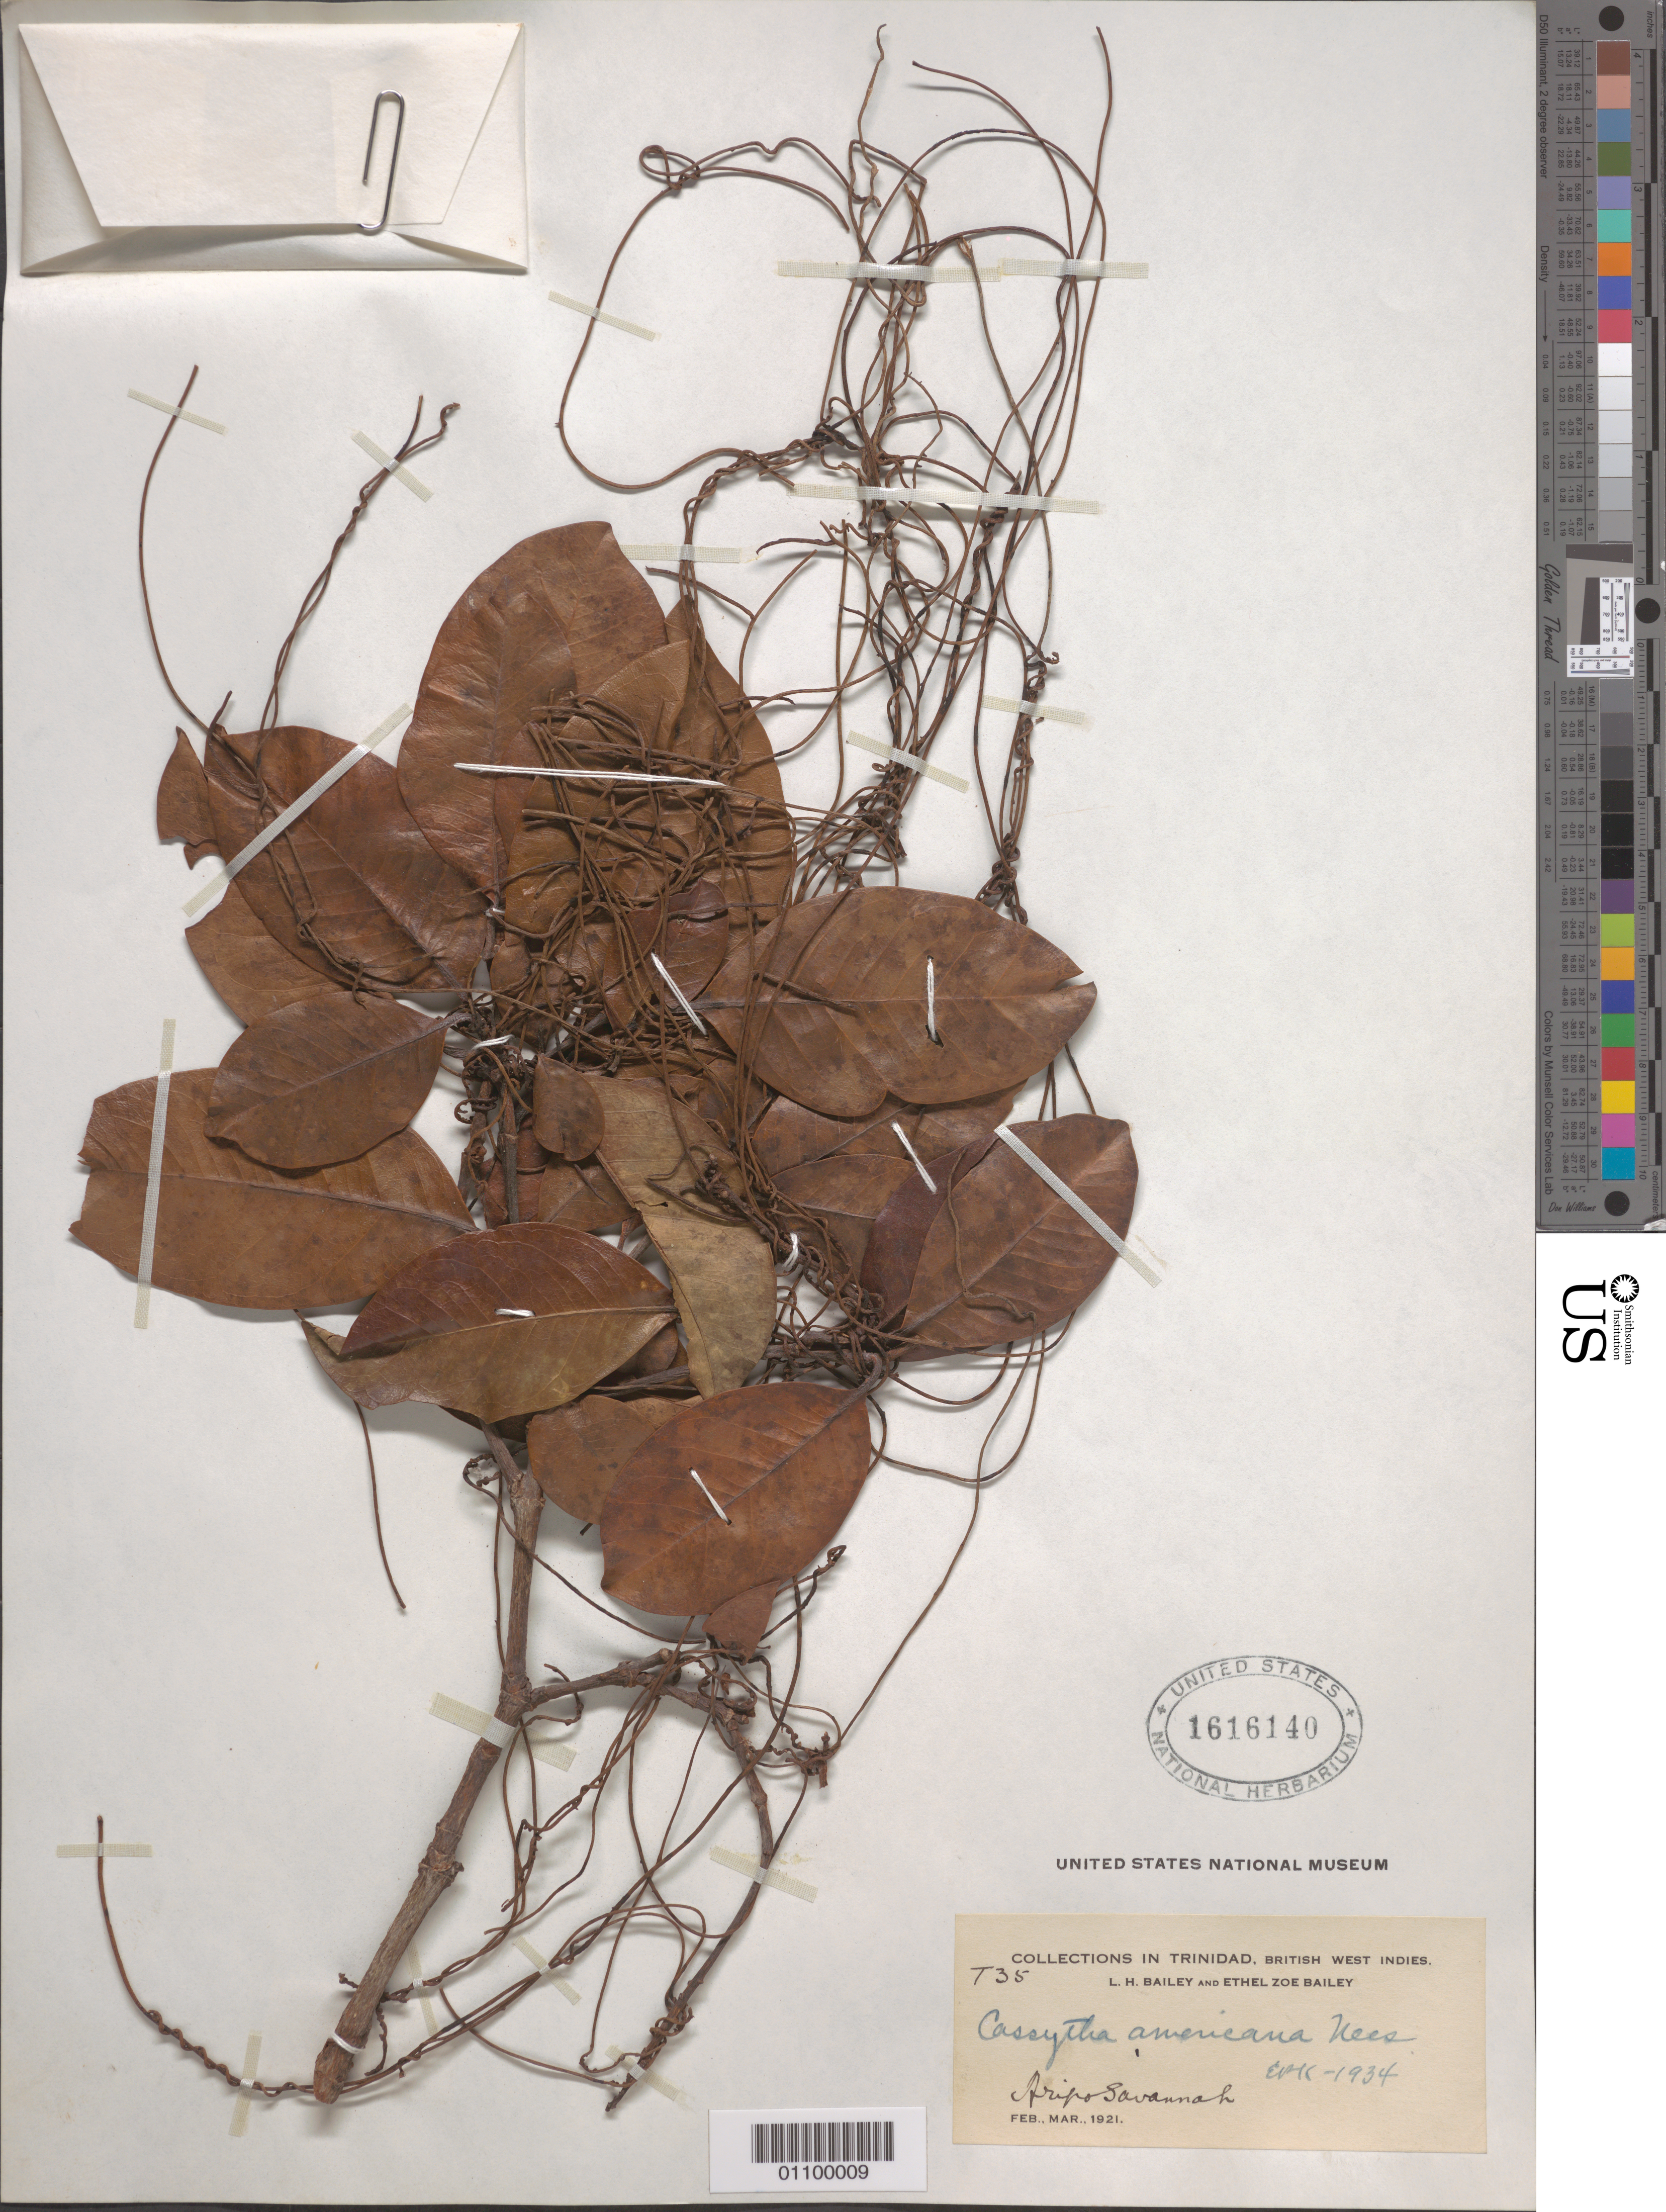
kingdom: Plantae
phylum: Tracheophyta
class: Magnoliopsida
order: Laurales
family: Lauraceae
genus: Cassytha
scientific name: Cassytha filiformis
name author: L.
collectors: L. H. Bailey & E. Z. Bailey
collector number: T35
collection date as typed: Feb 1921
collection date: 1921-02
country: Trinidad and Tobago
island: Trinidad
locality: Pripo Savannah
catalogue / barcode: US 1616140